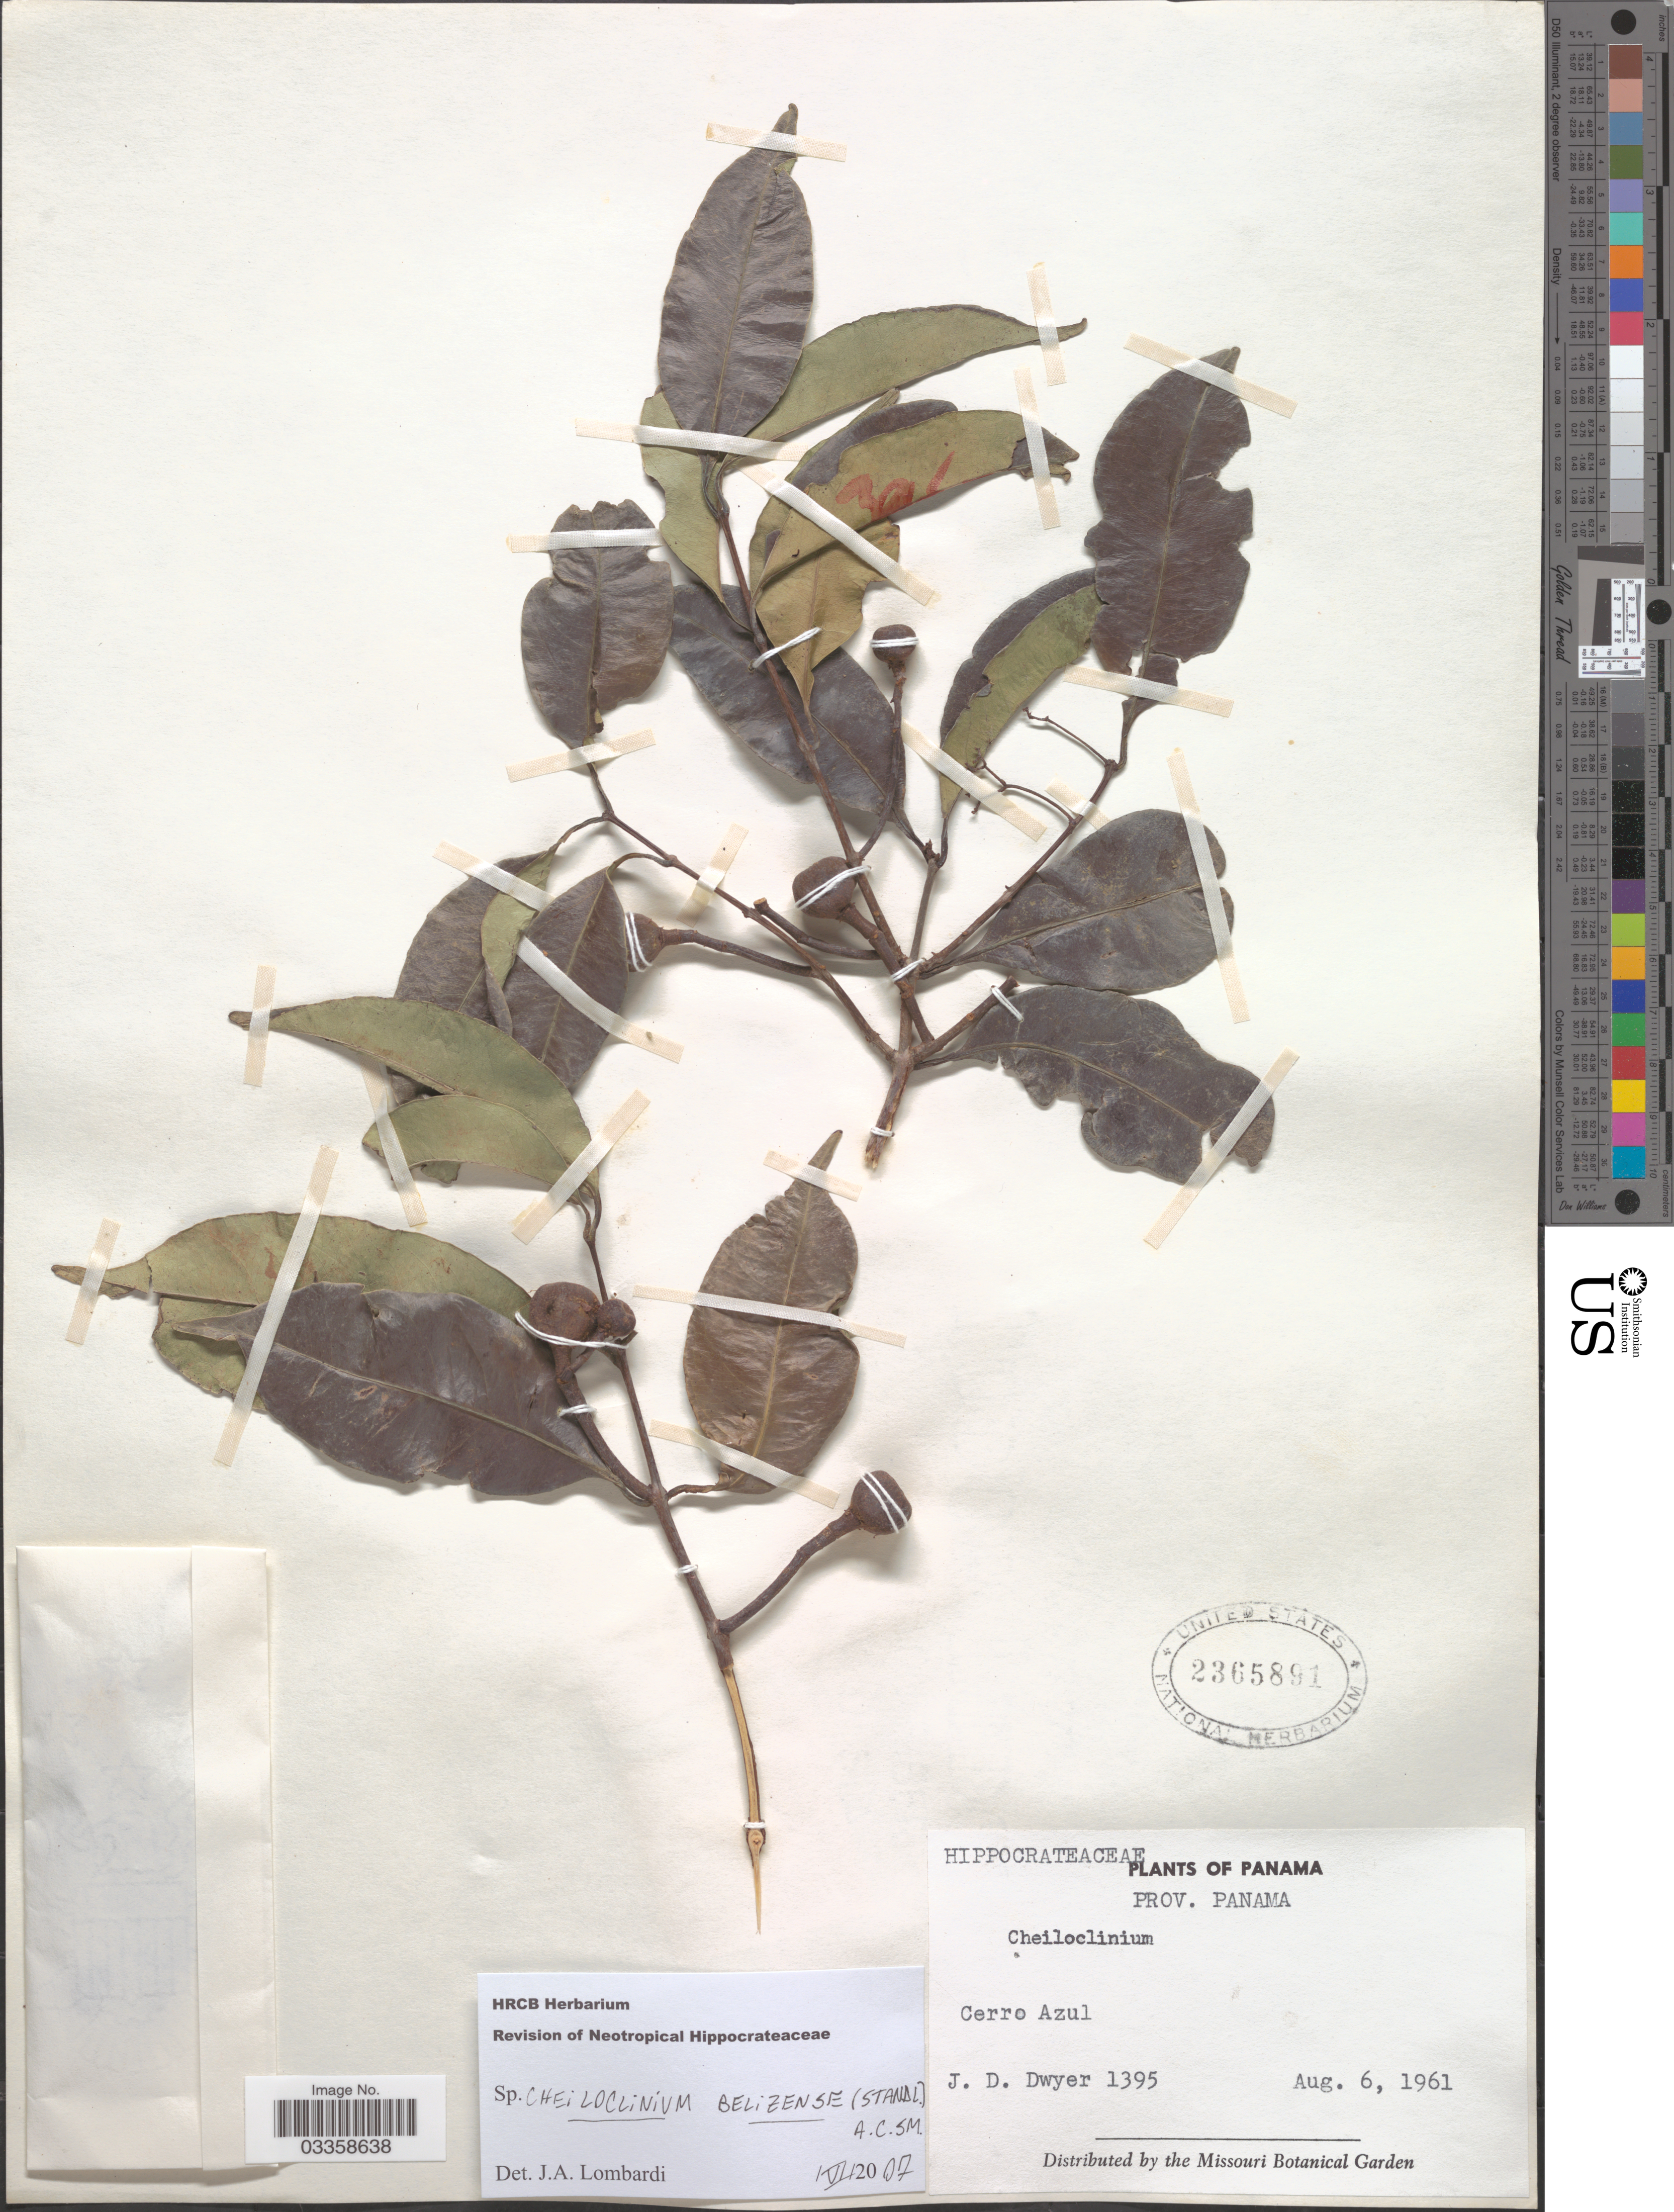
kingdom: Plantae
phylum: Tracheophyta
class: Magnoliopsida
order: Celastrales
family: Celastraceae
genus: Cheiloclinium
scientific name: Cheiloclinium belizense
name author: (Standl.) A.C. Sm.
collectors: J. D. Dwyer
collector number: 1395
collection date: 1961-08-06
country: Panama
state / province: Panamá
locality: Cerro Azul.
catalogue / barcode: US 2365891